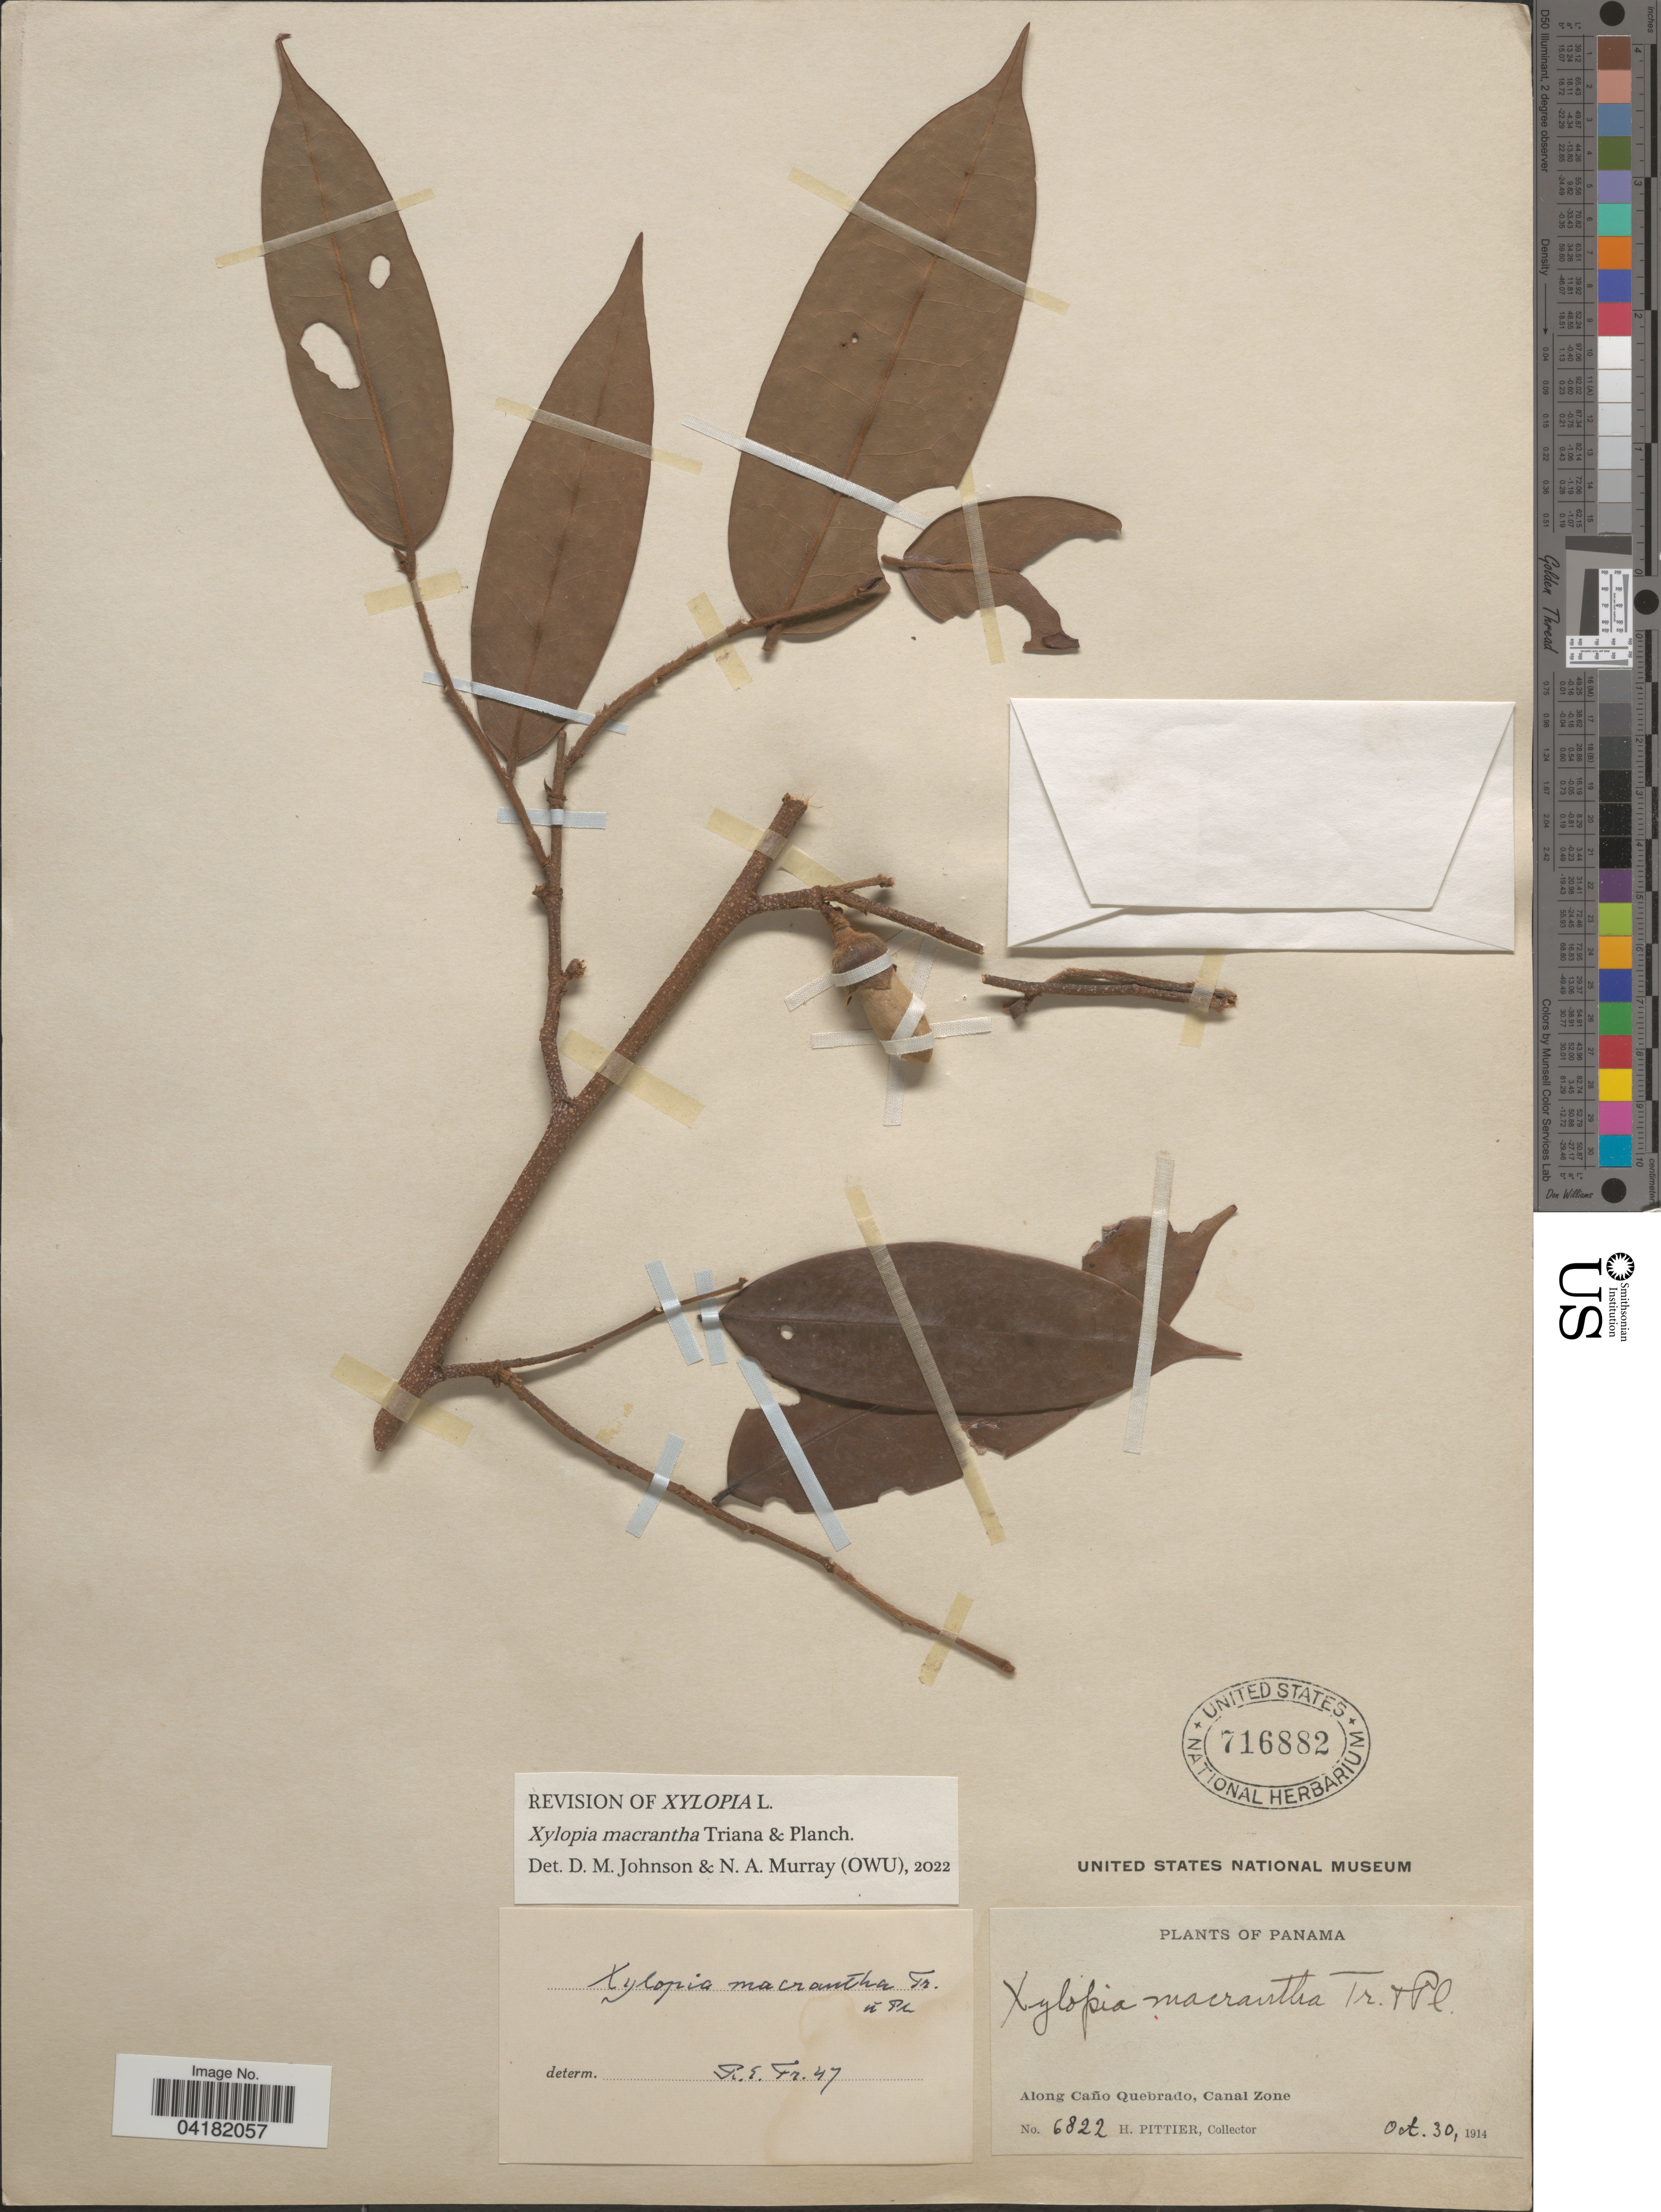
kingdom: Plantae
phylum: Tracheophyta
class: Magnoliopsida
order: Magnoliales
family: Annonaceae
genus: Xylopia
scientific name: Xylopia macrantha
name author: Planch. & Triana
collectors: H. F. Pittier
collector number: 6822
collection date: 1914-10-30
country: Panama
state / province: Colón / Panamá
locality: Along Caño Quebrado, Canal Zone.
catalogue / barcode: US 716882